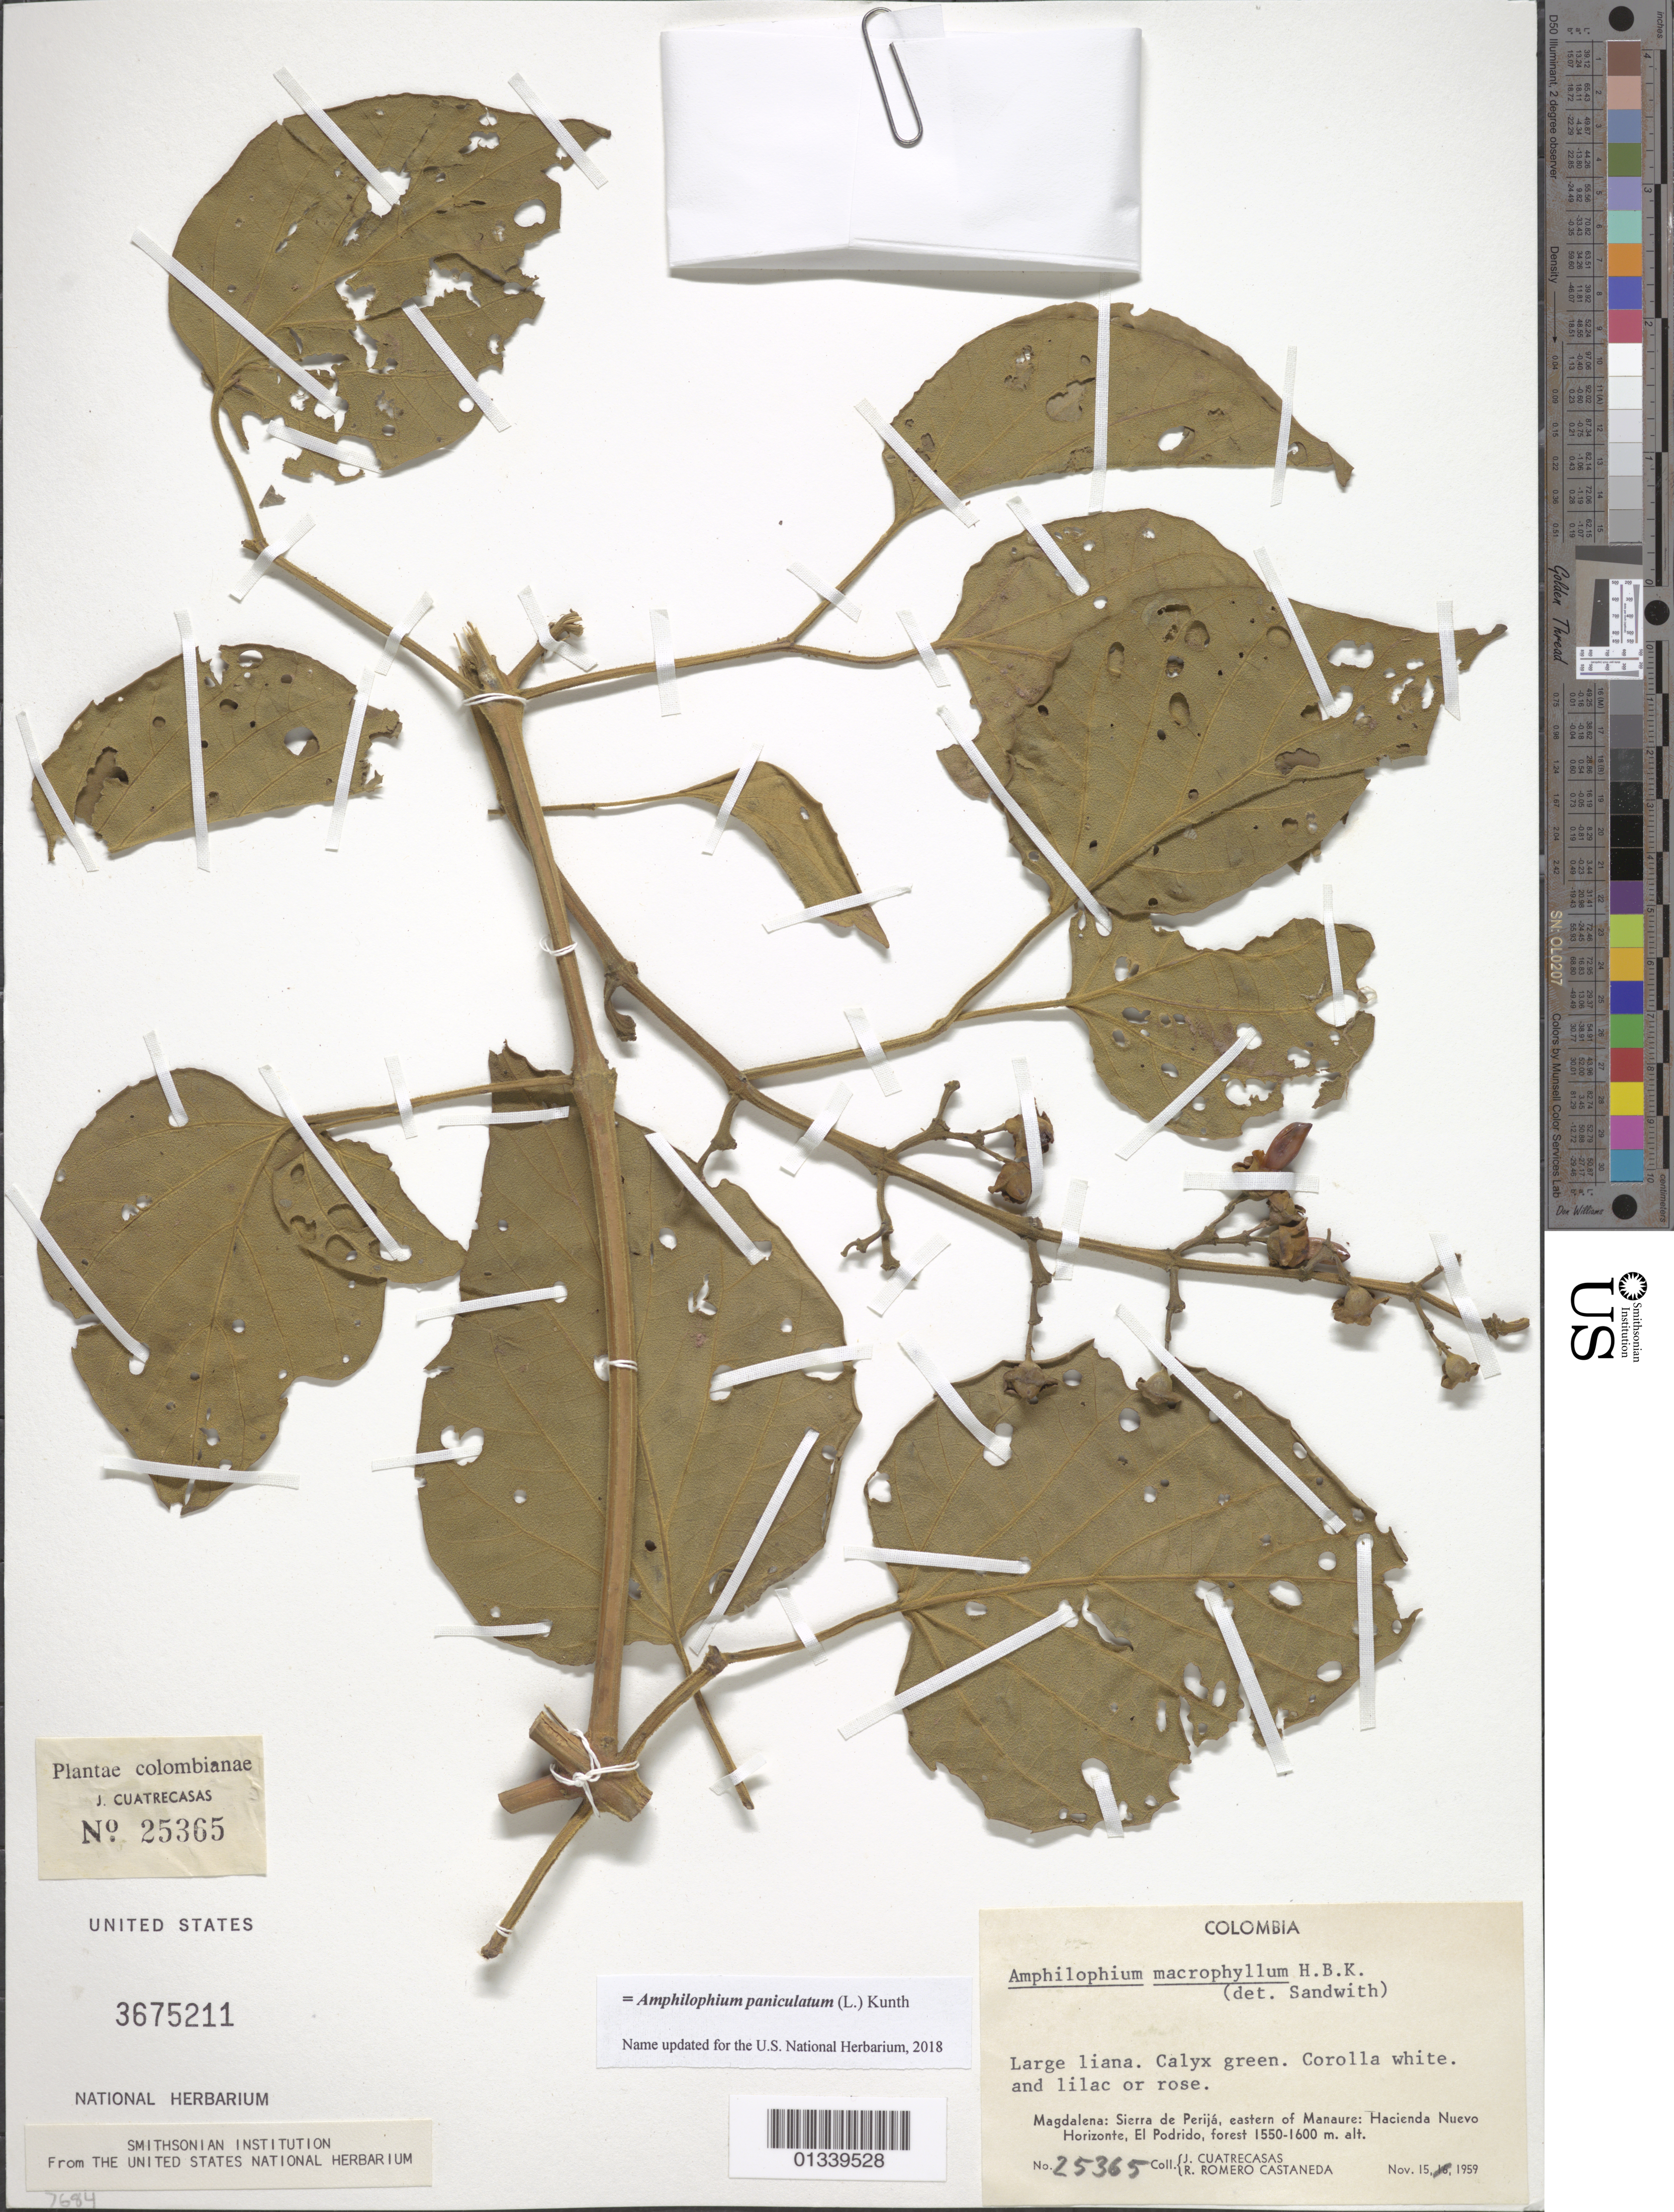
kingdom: Plantae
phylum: Tracheophyta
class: Magnoliopsida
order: Lamiales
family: Bignoniaceae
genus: Amphilophium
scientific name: Amphilophium macrophyllum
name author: Kunth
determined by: Sandwith, N. Y.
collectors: J. Cuatrecasas & R. Romero Castañeda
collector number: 25365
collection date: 1959-11-15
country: Colombia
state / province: Magdalena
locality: Sierra de Perijia, eastern of Manaure: Hacienda Nuevo Horizonte, El Podrido.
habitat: Forest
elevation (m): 1600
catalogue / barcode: US 3675211